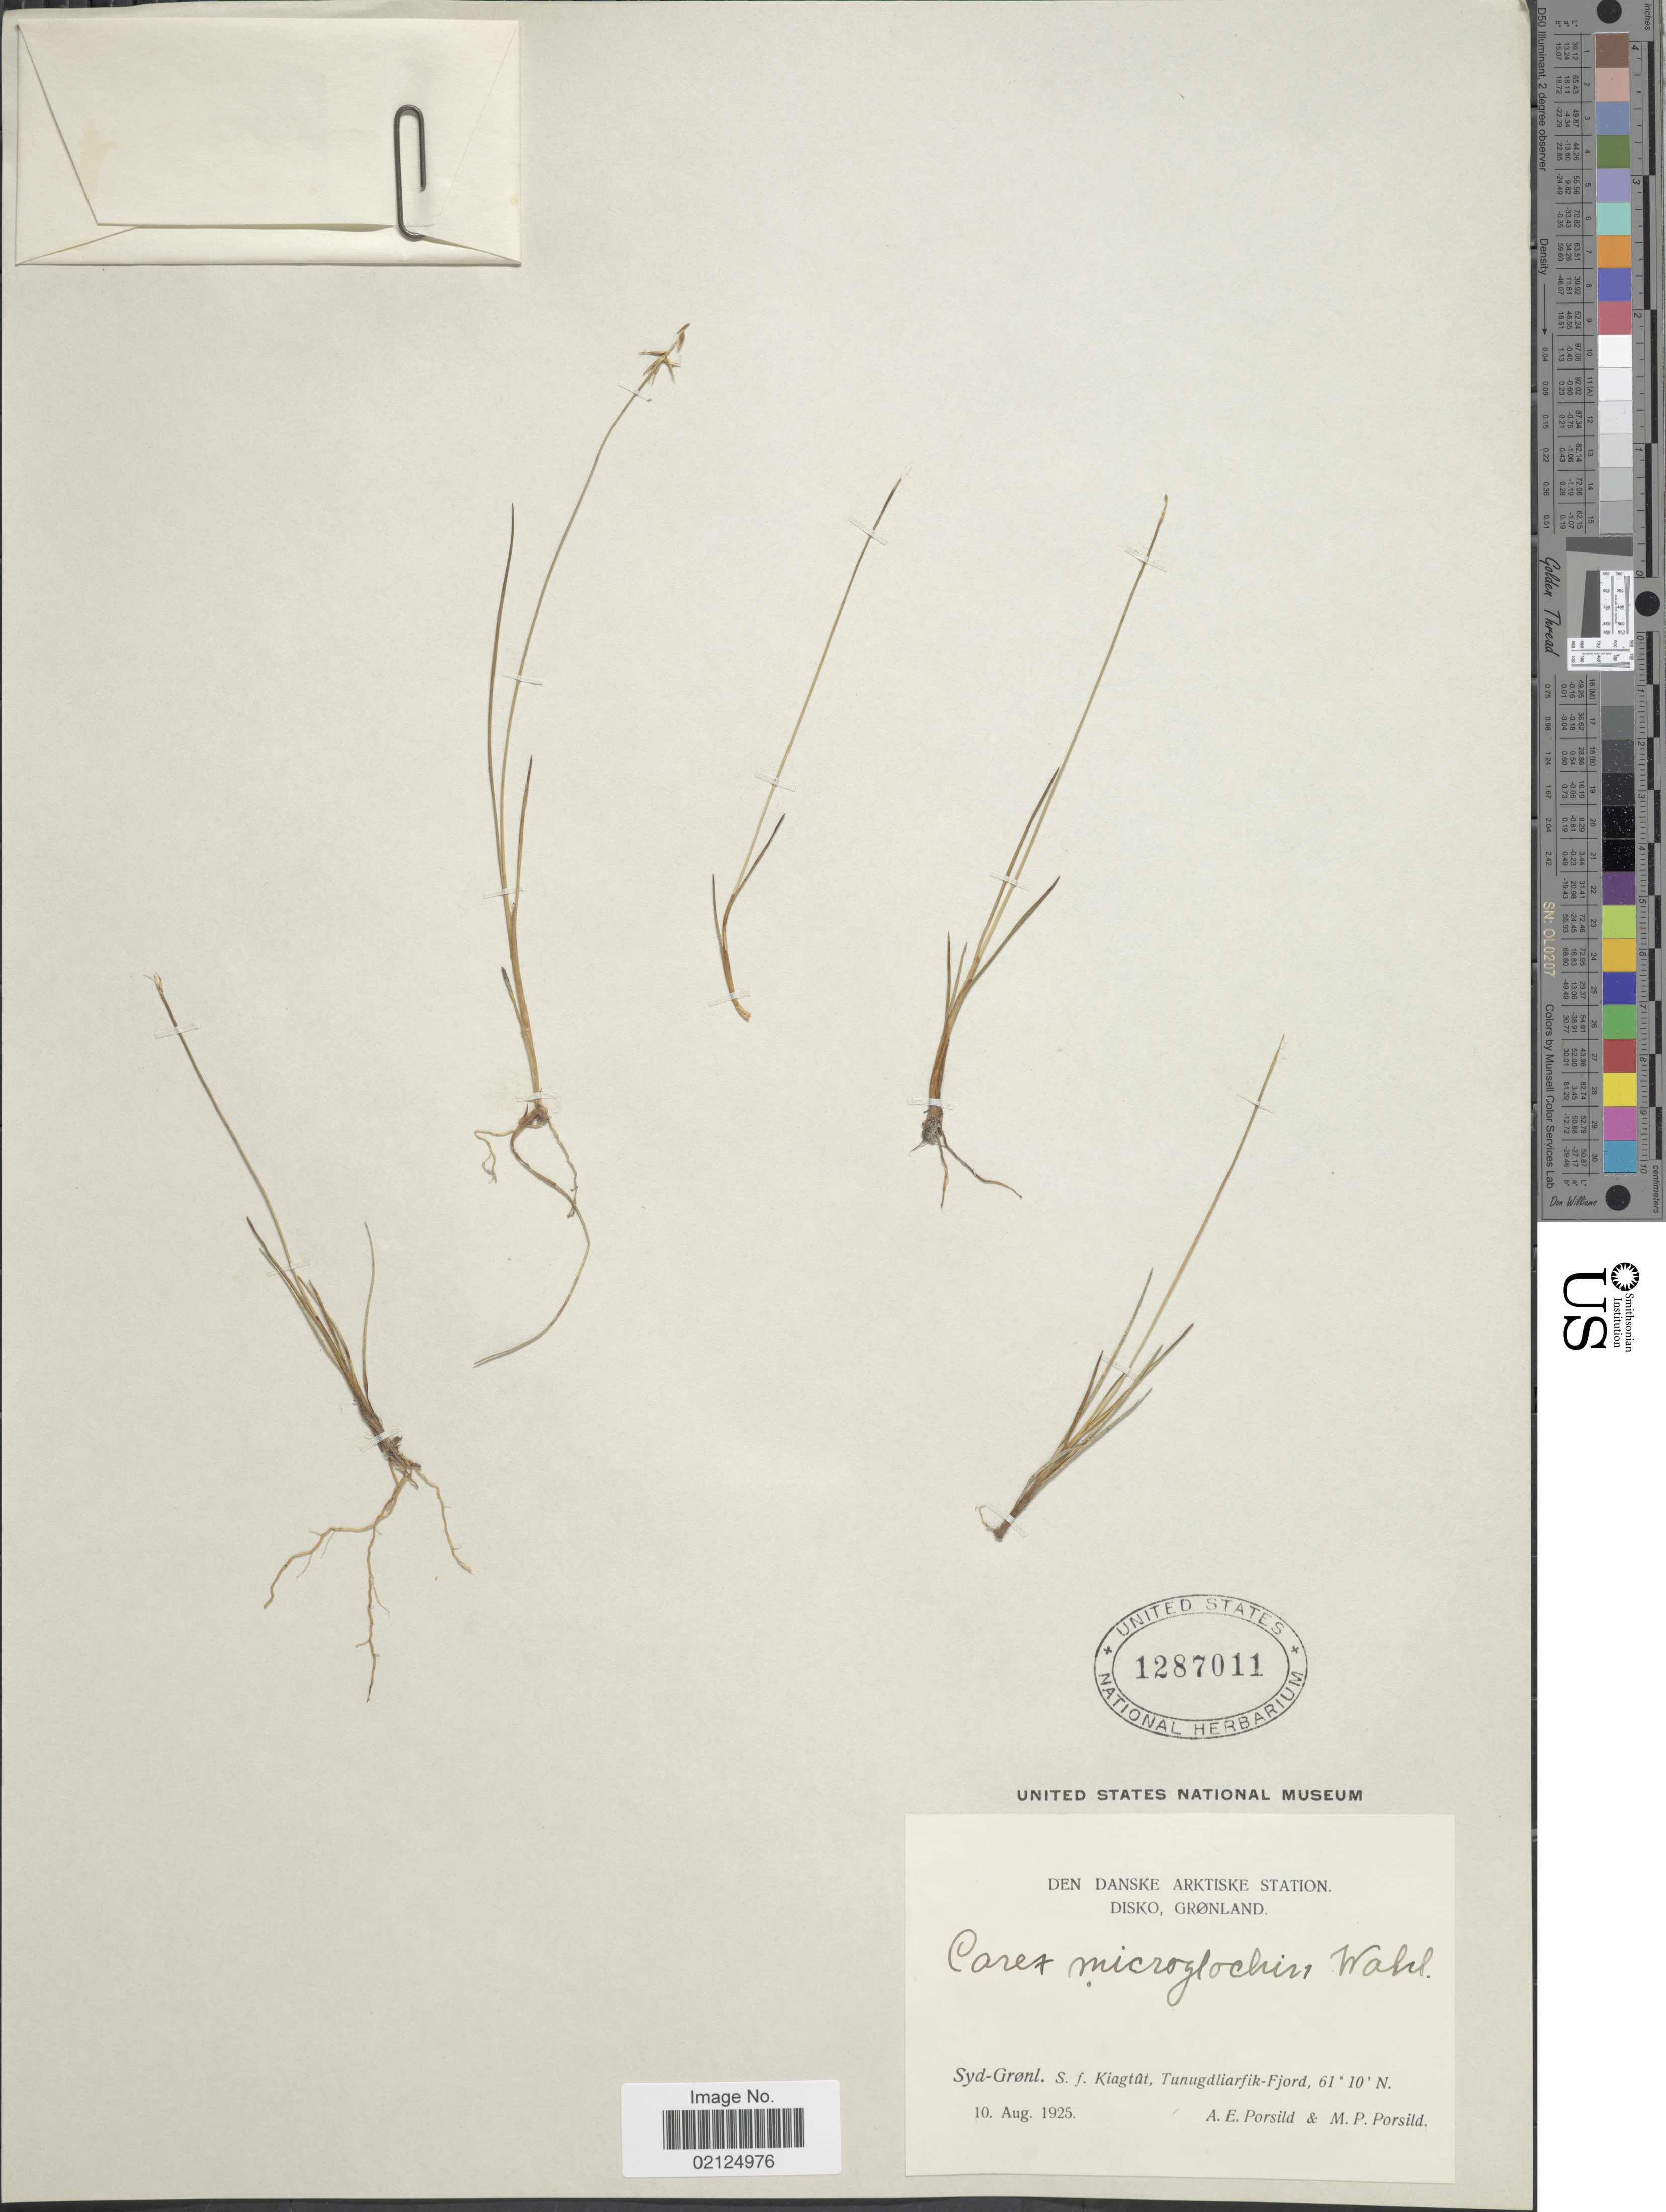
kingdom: Plantae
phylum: Tracheophyta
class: Liliopsida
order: Poales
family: Cyperaceae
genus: Carex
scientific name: Carex microglochin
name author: Wahlenb.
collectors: A. E. Porsild & M. P. Porsild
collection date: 1925-08-10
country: Greenland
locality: Den Danske Arktiske Station, Disko, Grønland, Syd-Grønl. S. f.Kiagtaat, Tunugdliarfik-Fjord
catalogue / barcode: US 1287011